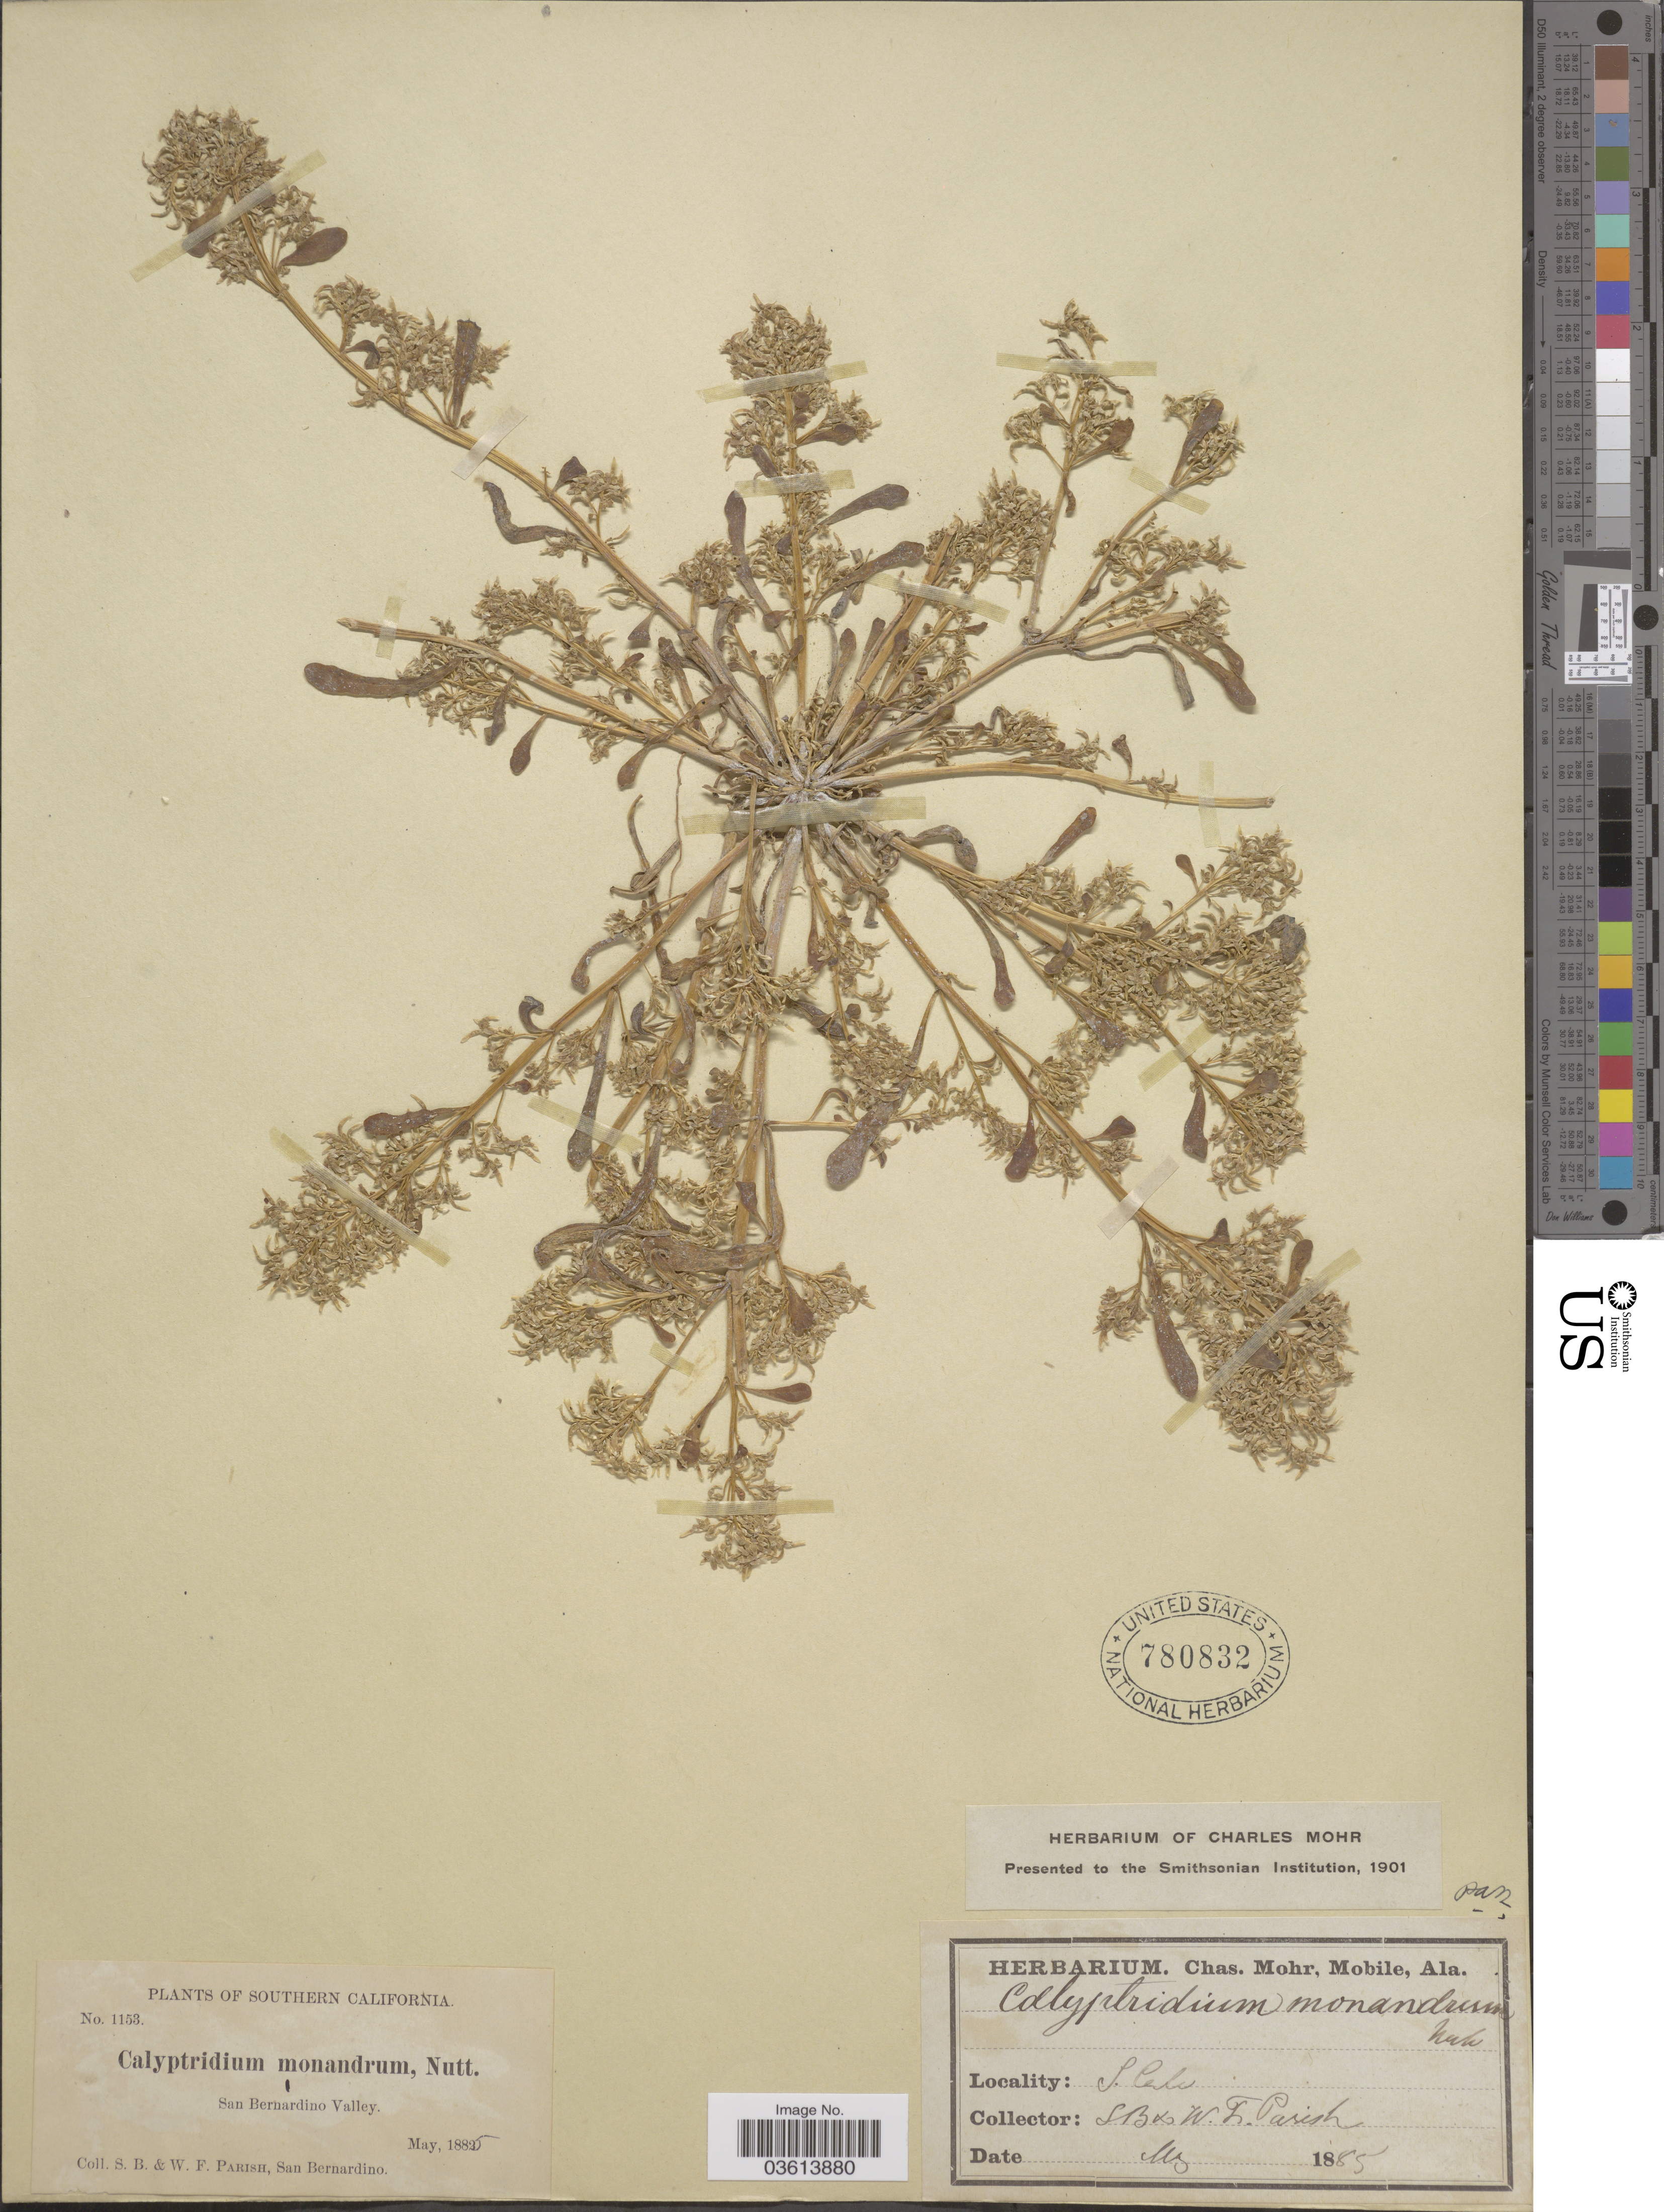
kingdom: Plantae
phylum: Tracheophyta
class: Magnoliopsida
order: Caryophyllales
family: Montiaceae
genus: Calyptridium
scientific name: Calyptridium monandrum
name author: (Nutt.) Nutt.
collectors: S. B. Parish & W. F. Parish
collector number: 1153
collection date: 1885-05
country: United States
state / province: California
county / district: San Bernardino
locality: Southern California, San Bernardino Valley.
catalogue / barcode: US 780832